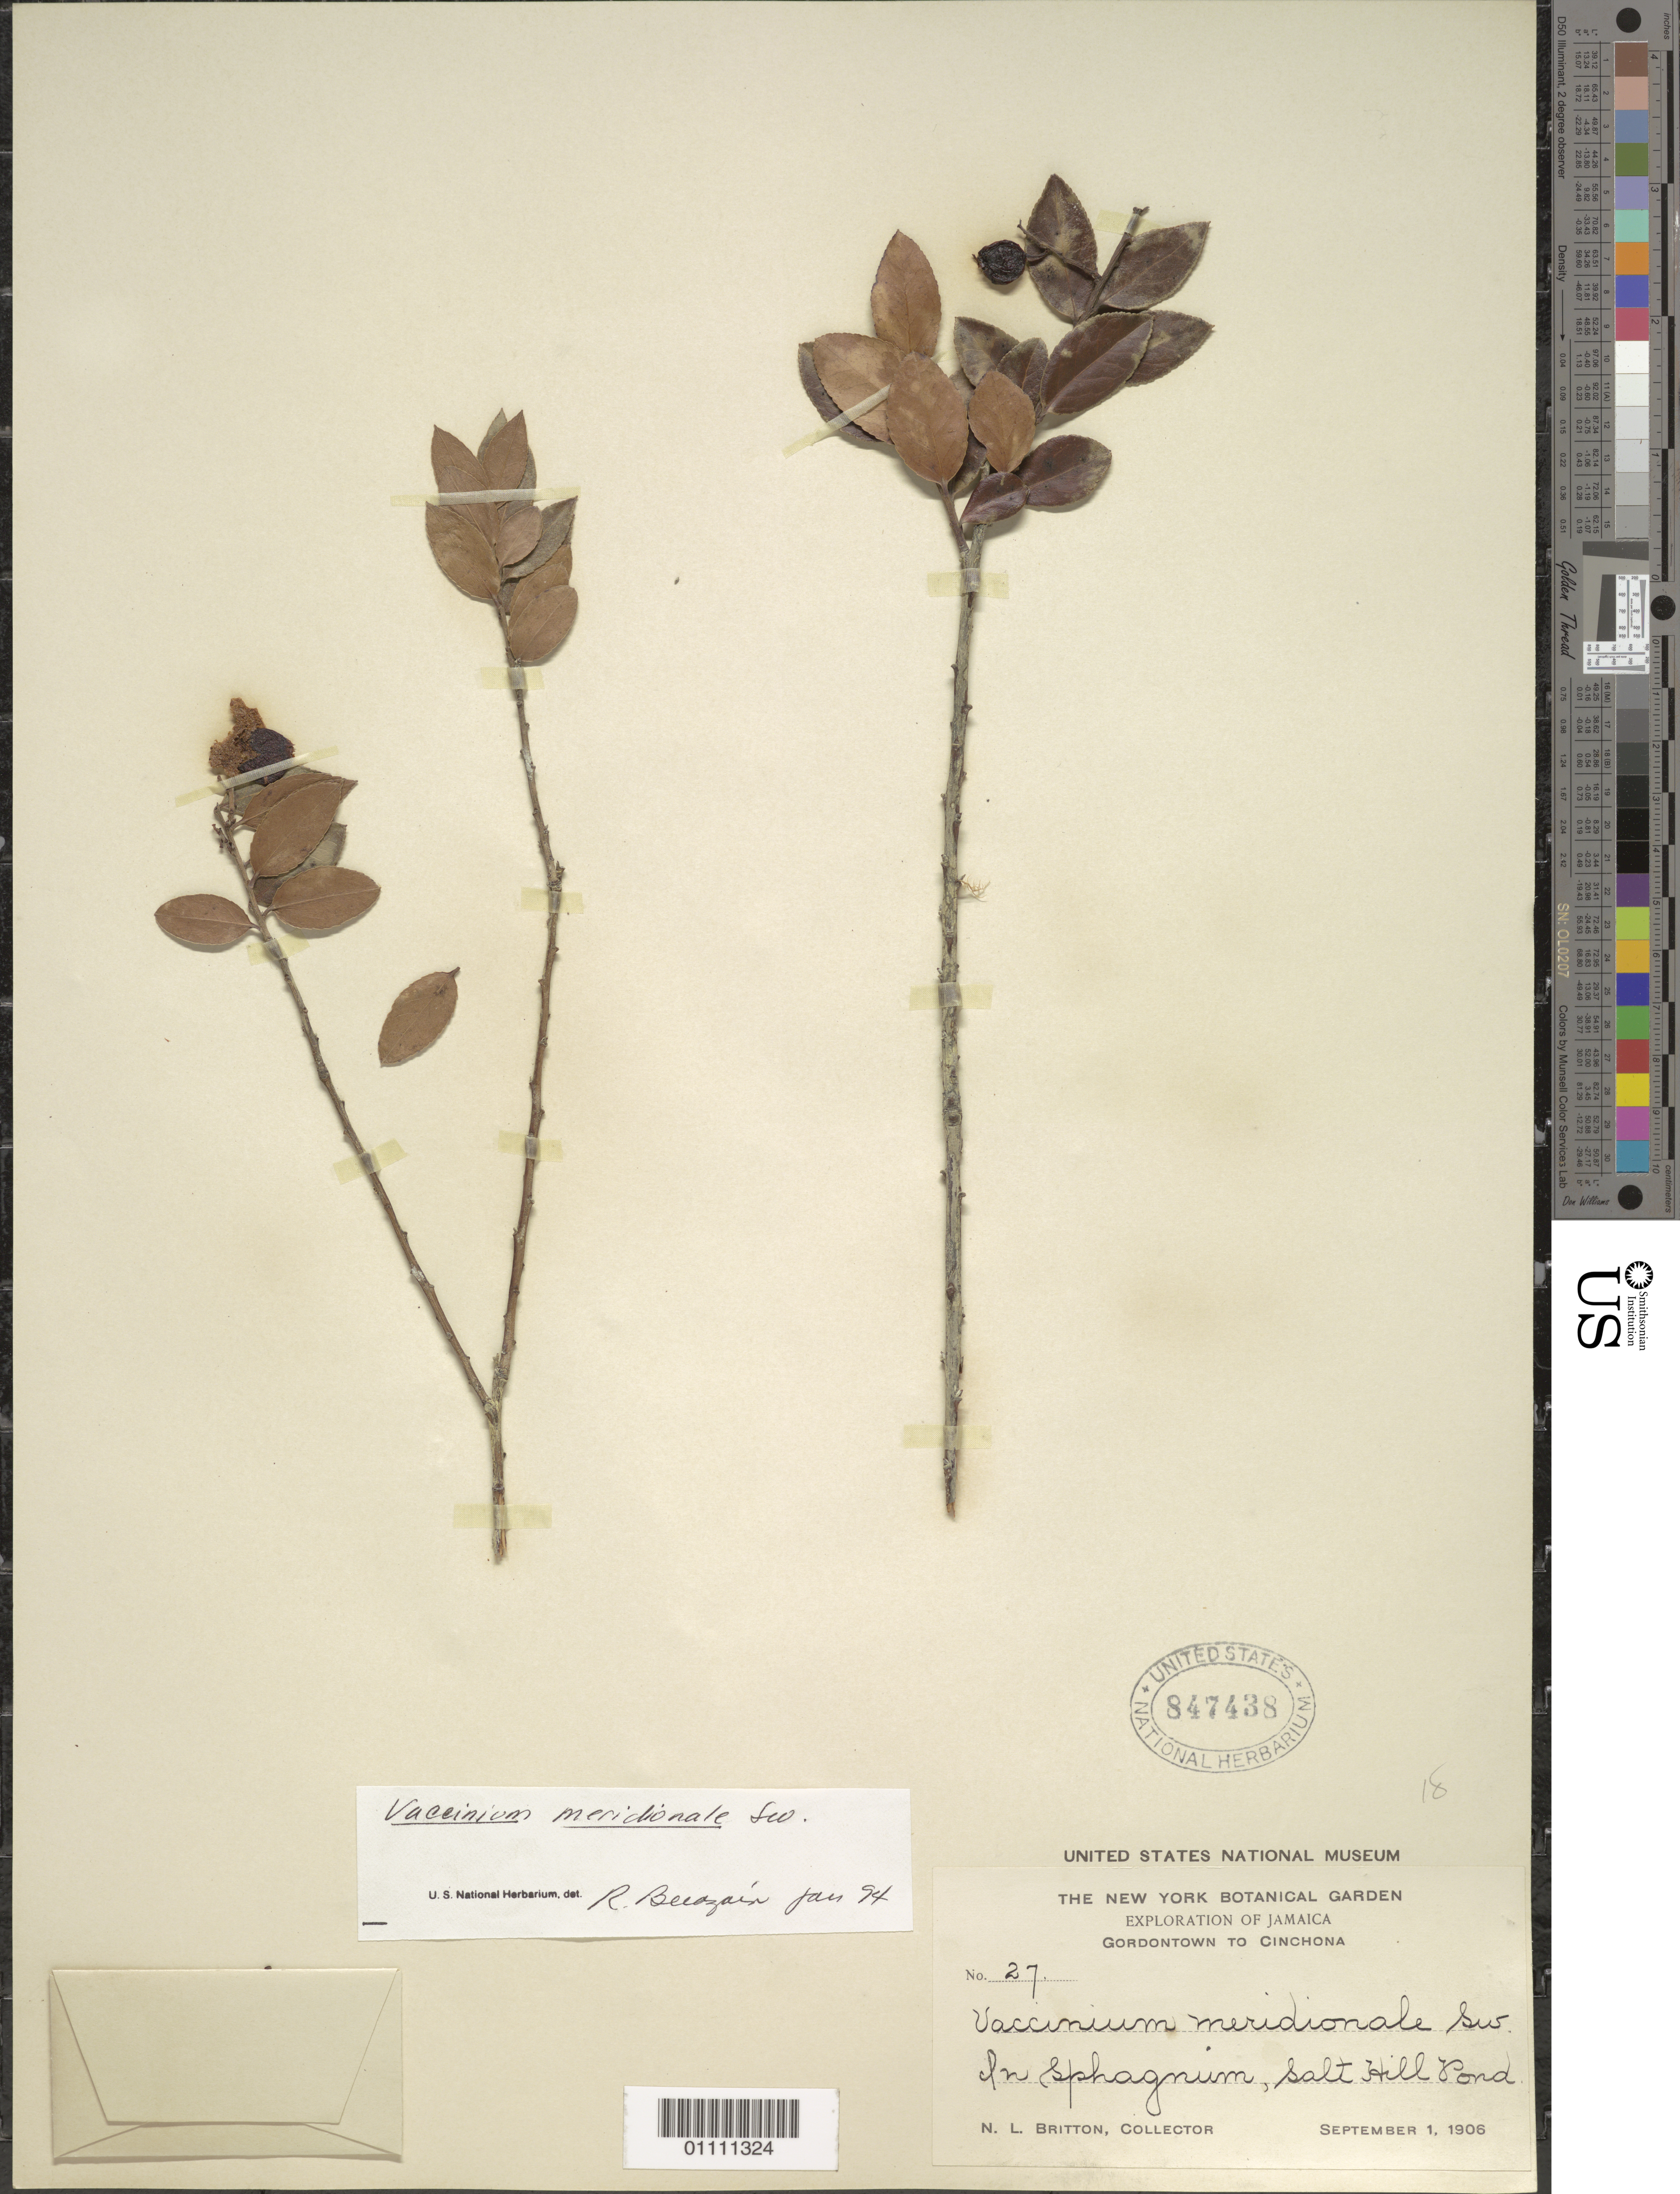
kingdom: Plantae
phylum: Tracheophyta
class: Magnoliopsida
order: Ericales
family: Ericaceae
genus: Vaccinium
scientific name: Vaccinium meridionale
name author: Sw.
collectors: N. Britton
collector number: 27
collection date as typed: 01 Sep 1906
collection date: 1906-09-01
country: Jamaica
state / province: Saint Andrew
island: Jamaica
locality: Gordontown to Cinchona. In Sphagnium, Salt Hill Pond.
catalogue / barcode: US 847438